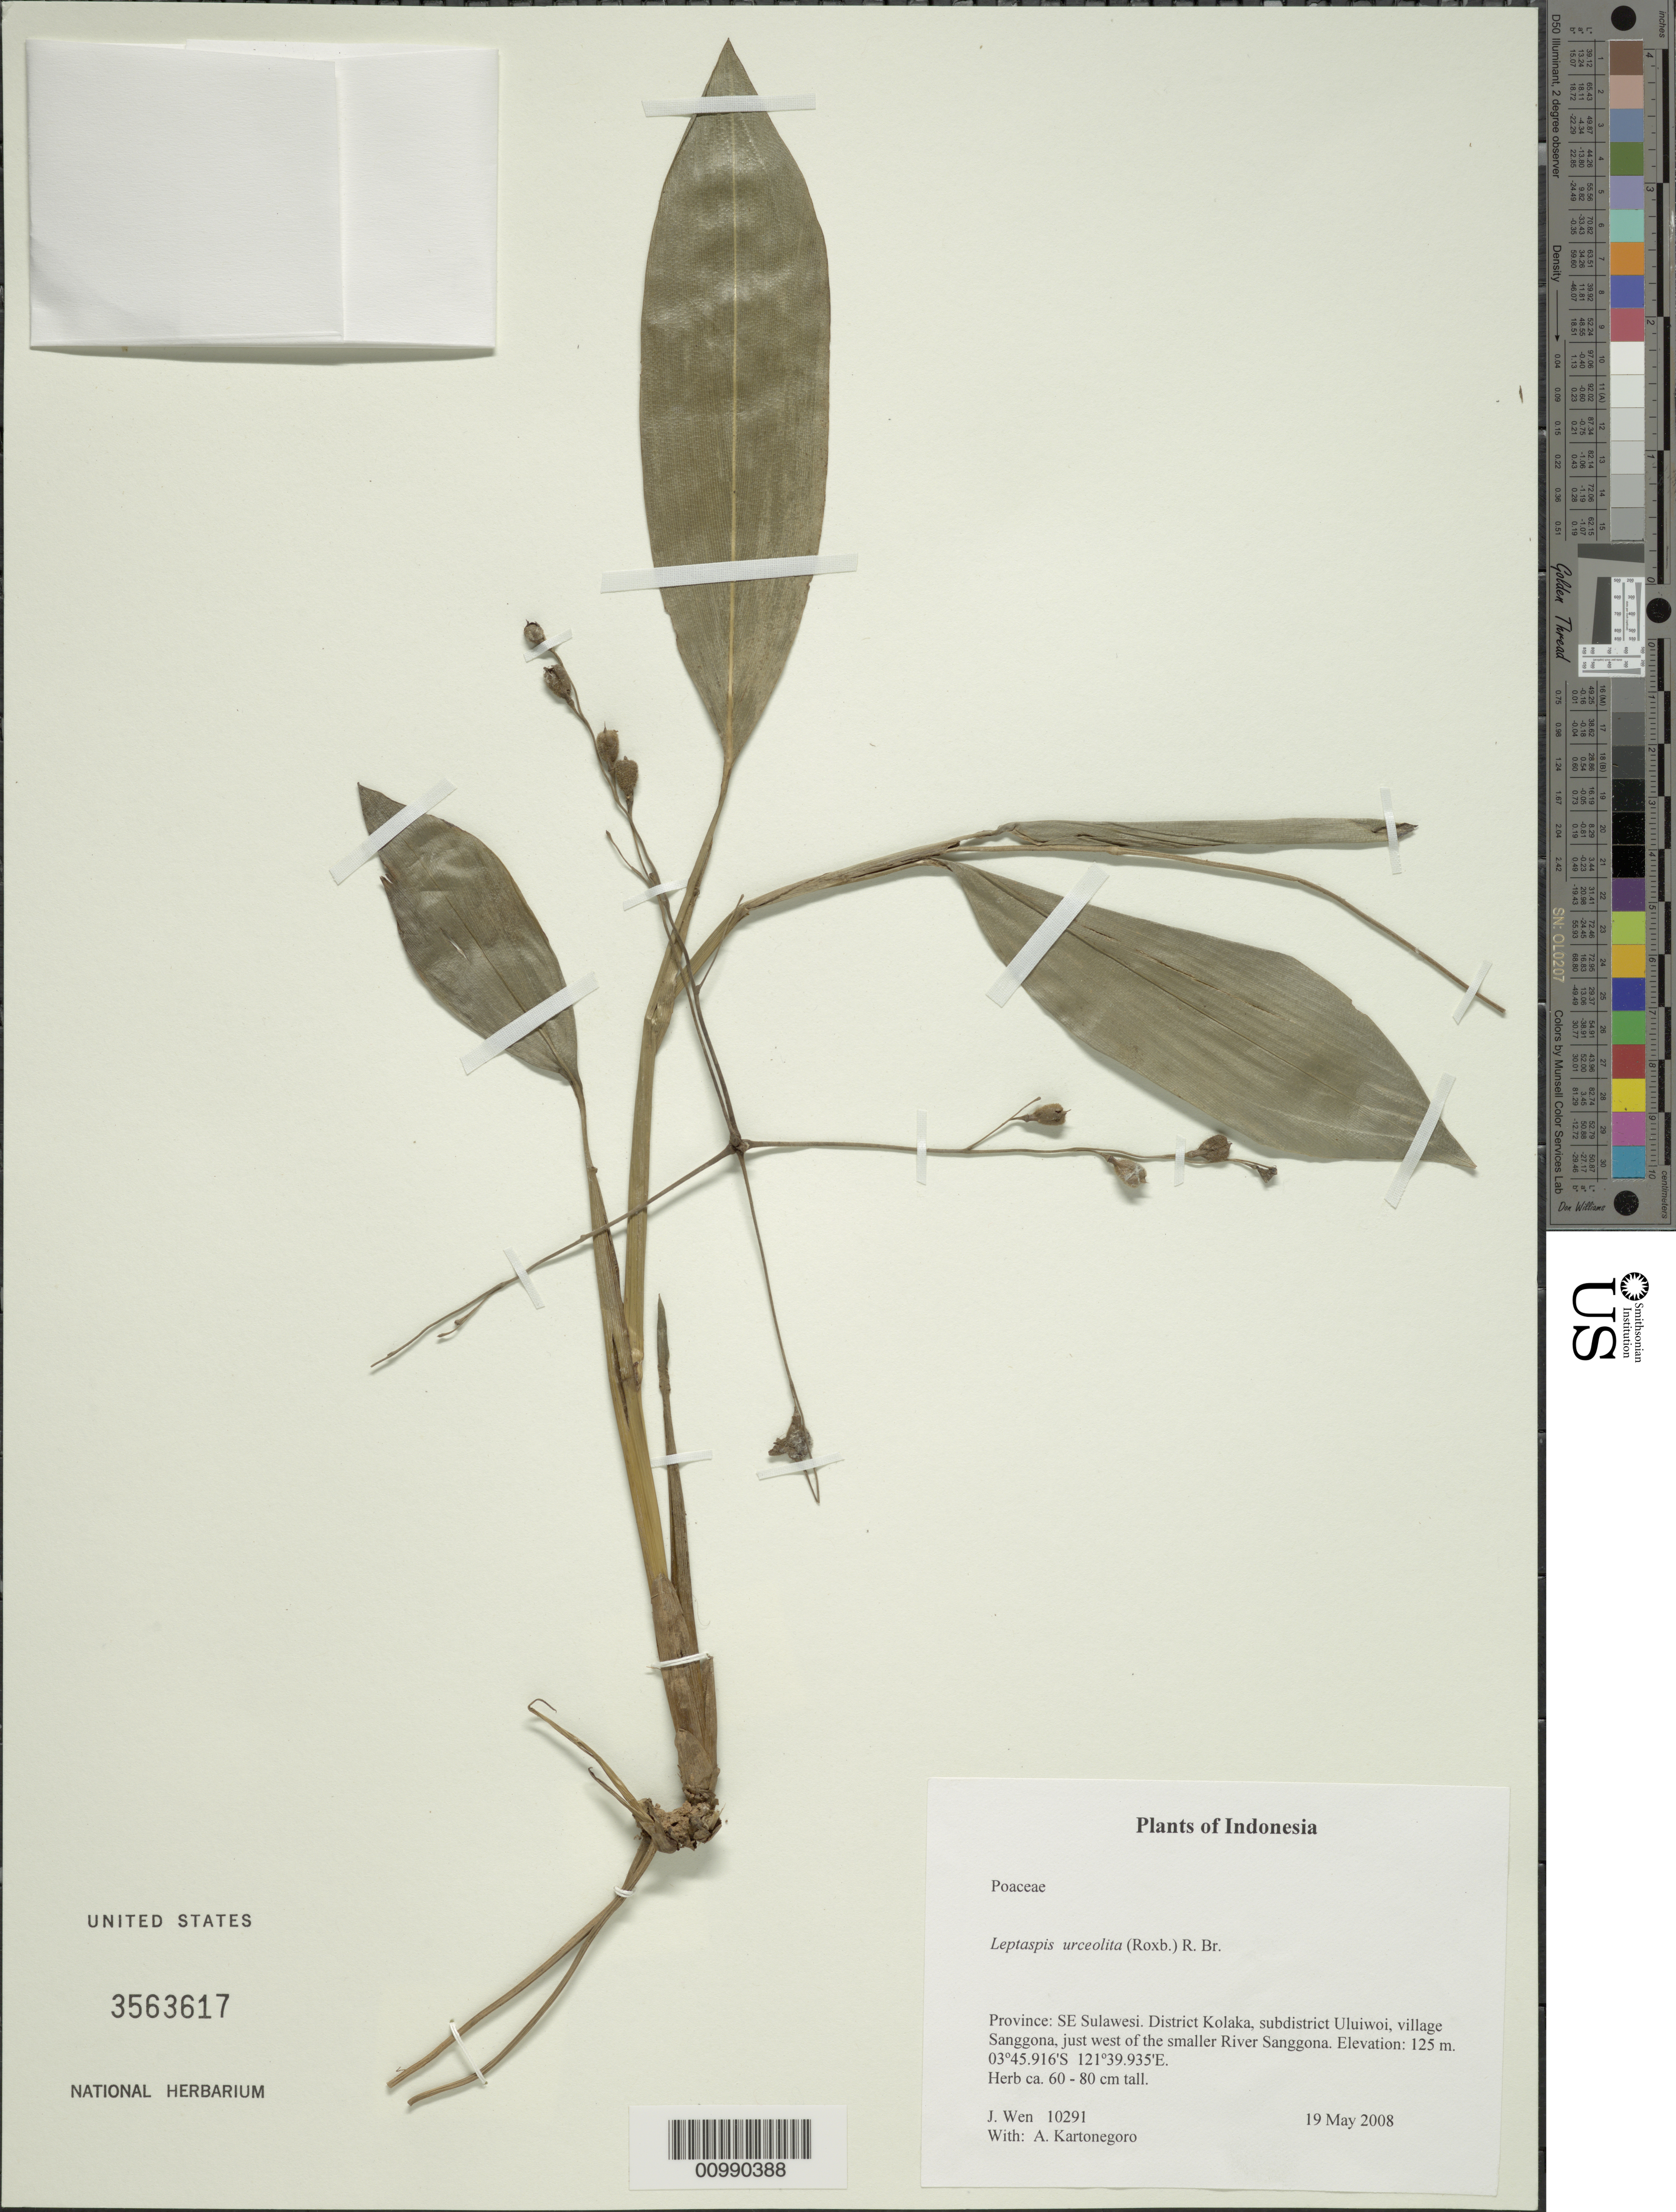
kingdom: Plantae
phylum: Tracheophyta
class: Liliopsida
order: Poales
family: Poaceae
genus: Leptaspis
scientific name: Leptaspis urceolata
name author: (Roxb.) R. Br.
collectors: J. Wen & A. Kartonegoro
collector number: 10291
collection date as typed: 19 May 2008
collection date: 2008-05-19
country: Indonesia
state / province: Sulawesi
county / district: Sulawesi Tenggara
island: Sulawesi [Celebes]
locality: District Kolaka, subdistrict Uluiwoi, village Sanggona, just west of the smaller River Sanggona.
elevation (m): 125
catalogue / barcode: US 3563617